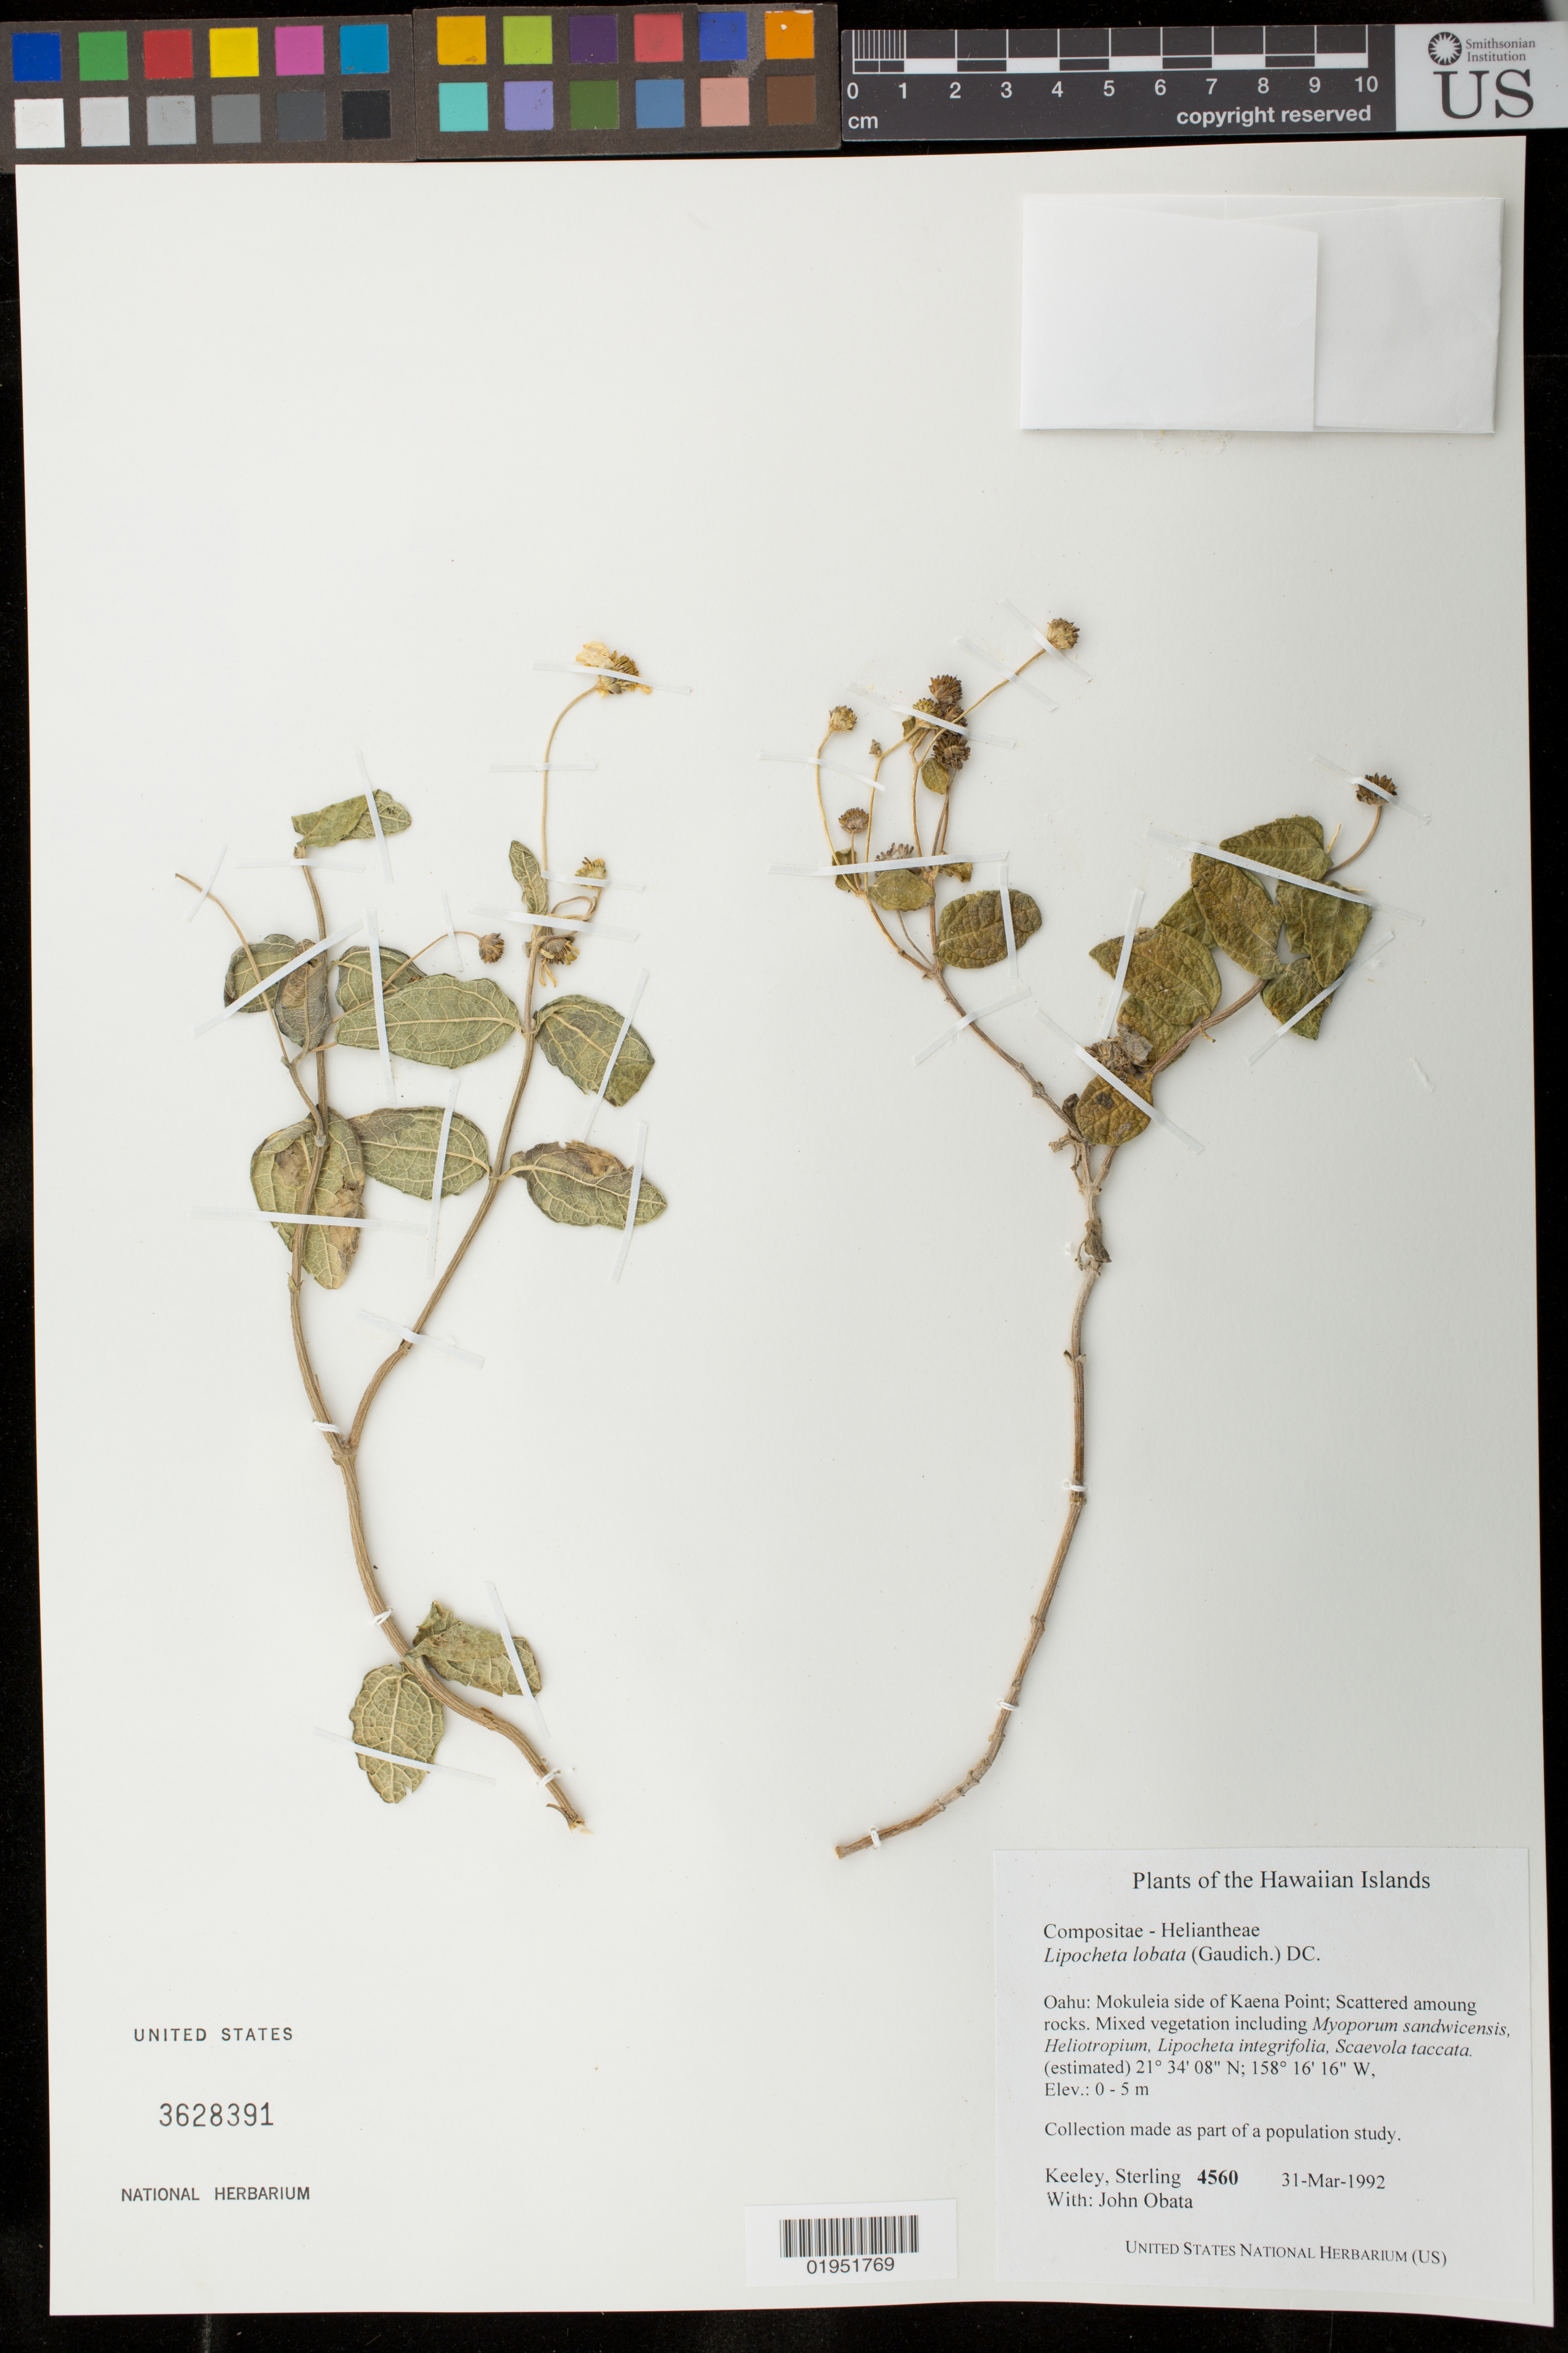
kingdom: Plantae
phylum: Tracheophyta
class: Magnoliopsida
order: Asterales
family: Asteraceae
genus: Lipochaeta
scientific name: Lipochaeta lobata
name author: (Gaudich.) DC.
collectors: S. Keeley & J. Obata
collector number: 4560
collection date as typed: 31 Mar 1992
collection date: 1992-03-31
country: United States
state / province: Hawaii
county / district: Honolulu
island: Oahu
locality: Mokuleia side of Kaena Point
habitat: Scattered amoung rocks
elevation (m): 0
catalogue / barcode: US 3628391